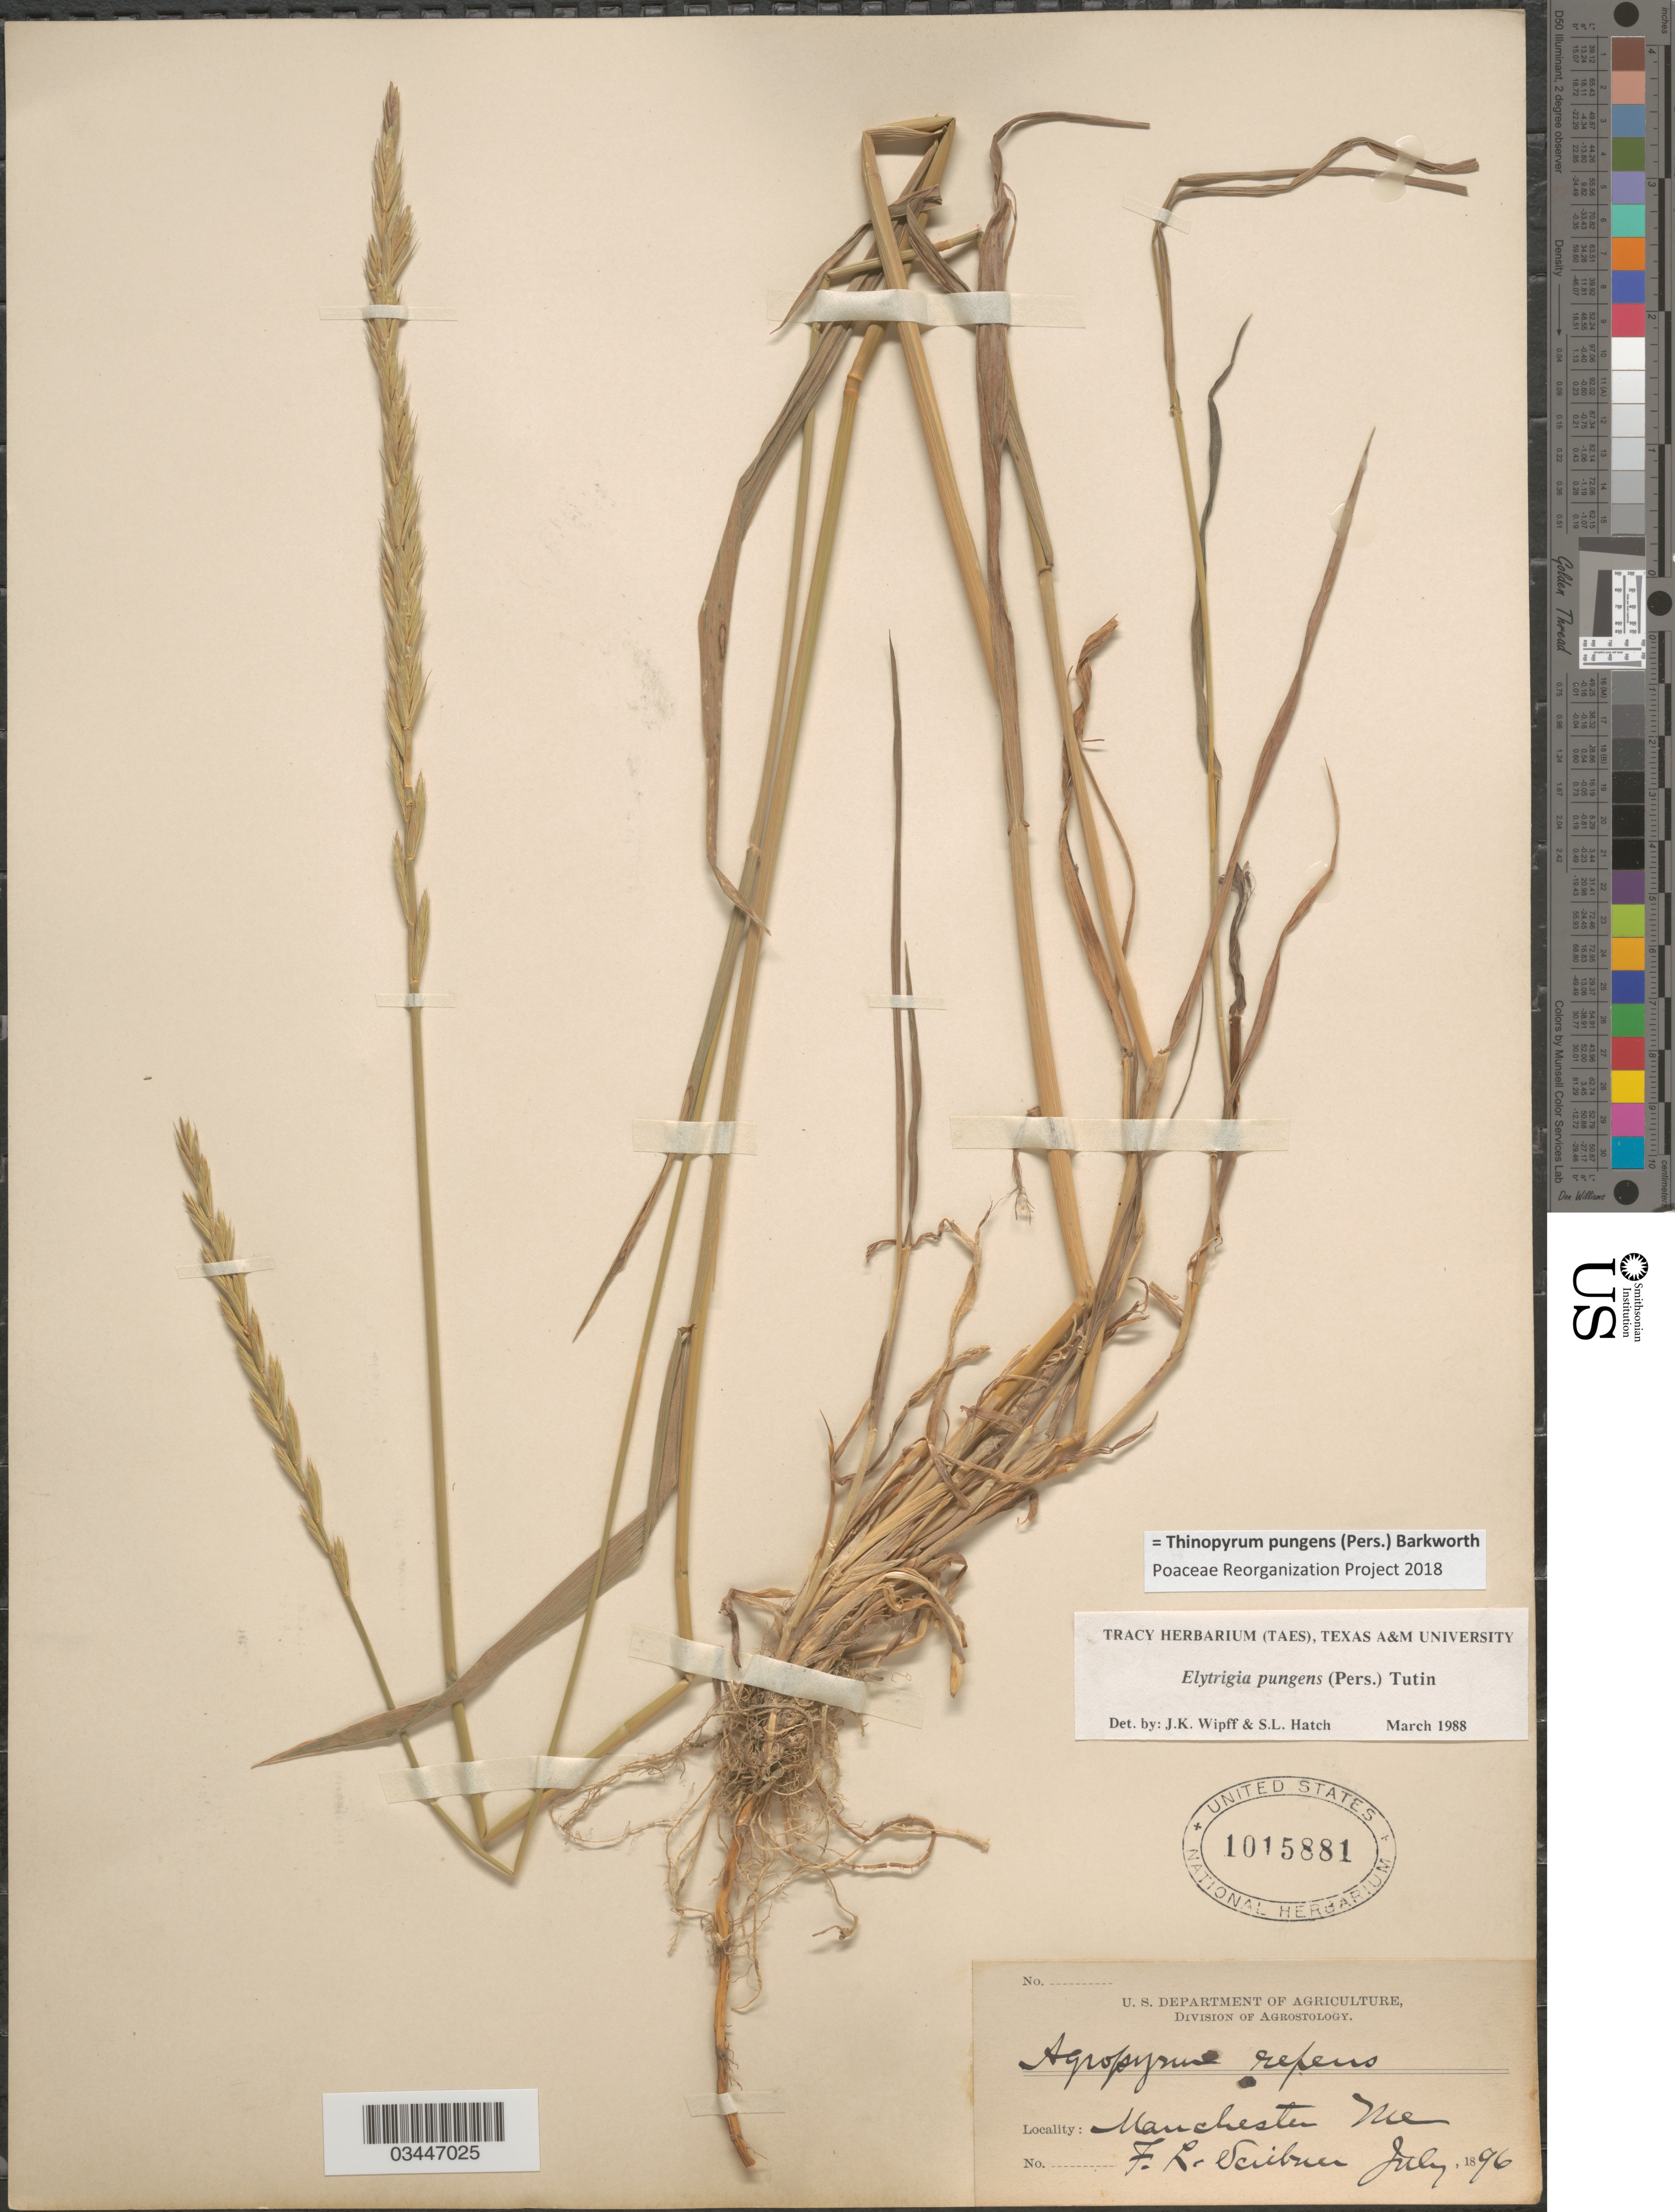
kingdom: Plantae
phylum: Tracheophyta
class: Liliopsida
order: Poales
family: Poaceae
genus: Thinopyrum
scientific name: Thinopyrum pungens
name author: (Pers.) Barkworth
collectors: F. L. Scribner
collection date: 1896-07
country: United States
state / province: Maine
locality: Manchester.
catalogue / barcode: US 1015881